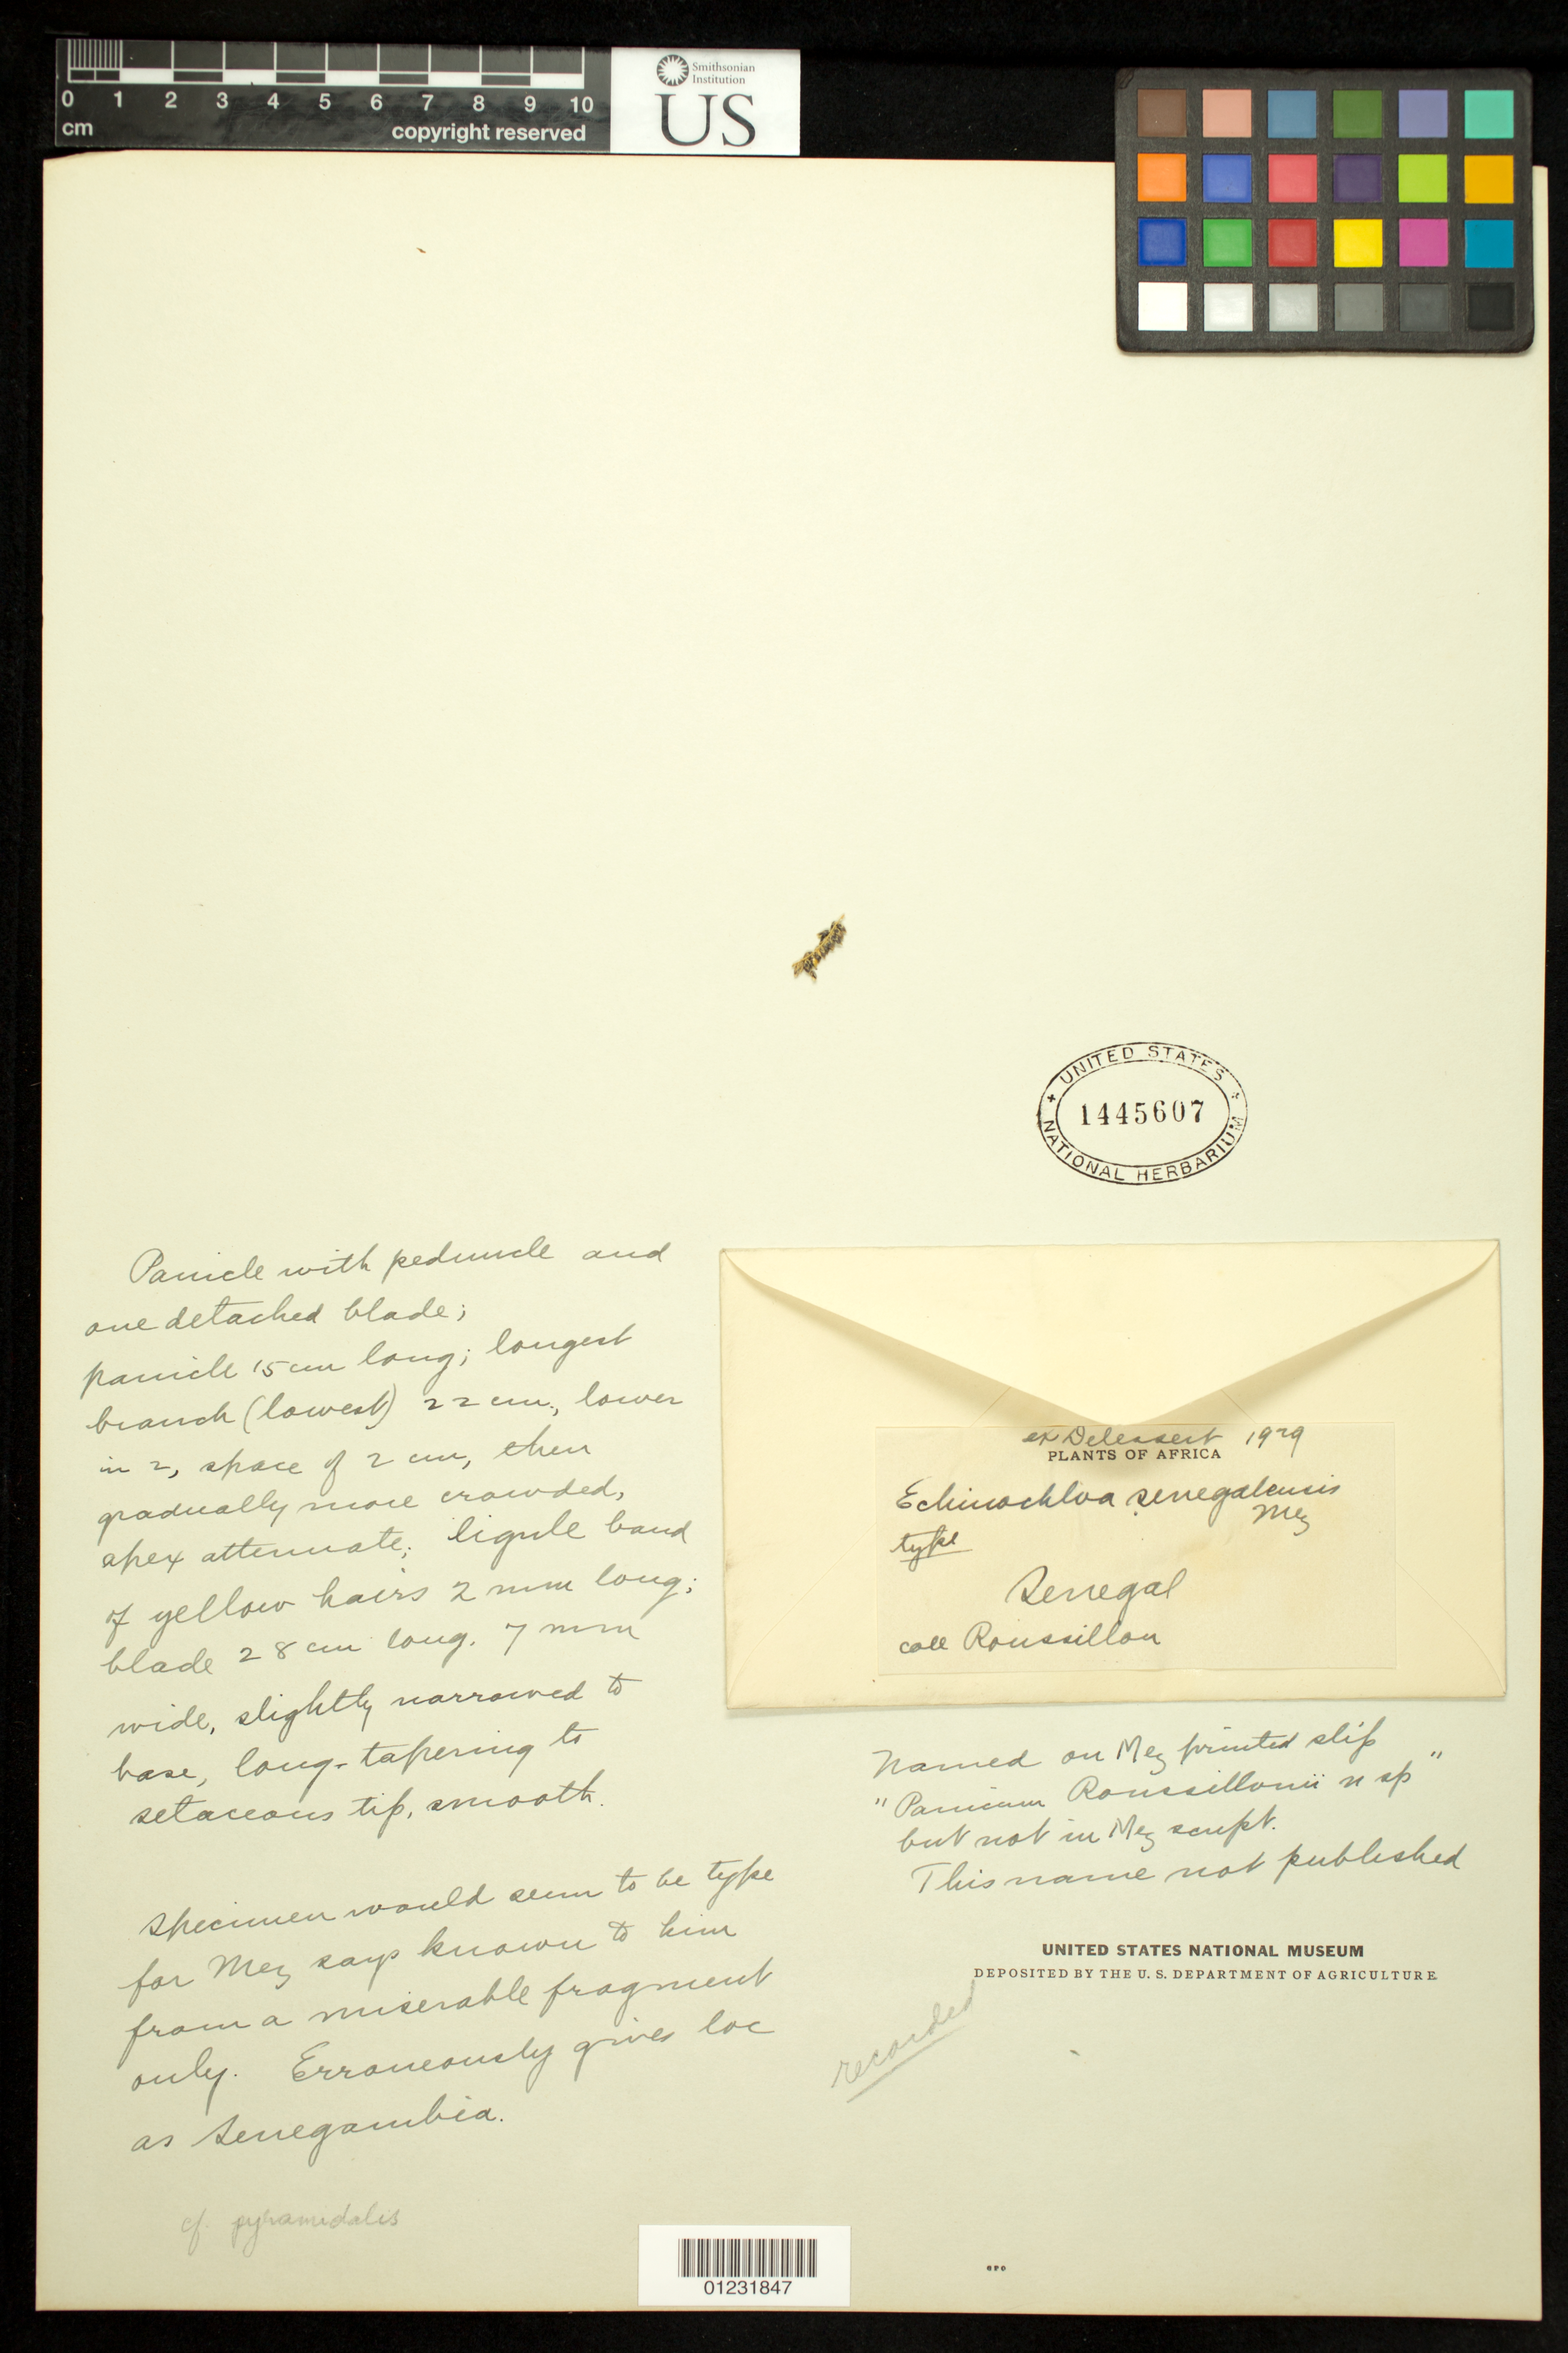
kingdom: Plantae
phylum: Tracheophyta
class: Liliopsida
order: Poales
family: Poaceae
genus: Echinochloa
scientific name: Echinochloa senegalensis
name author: Mez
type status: Type Collection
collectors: D. Roussillon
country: Senegal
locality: Senegambia.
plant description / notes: Fragmentary material of type specimen ex herb. Delessert.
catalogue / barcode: US 1445607